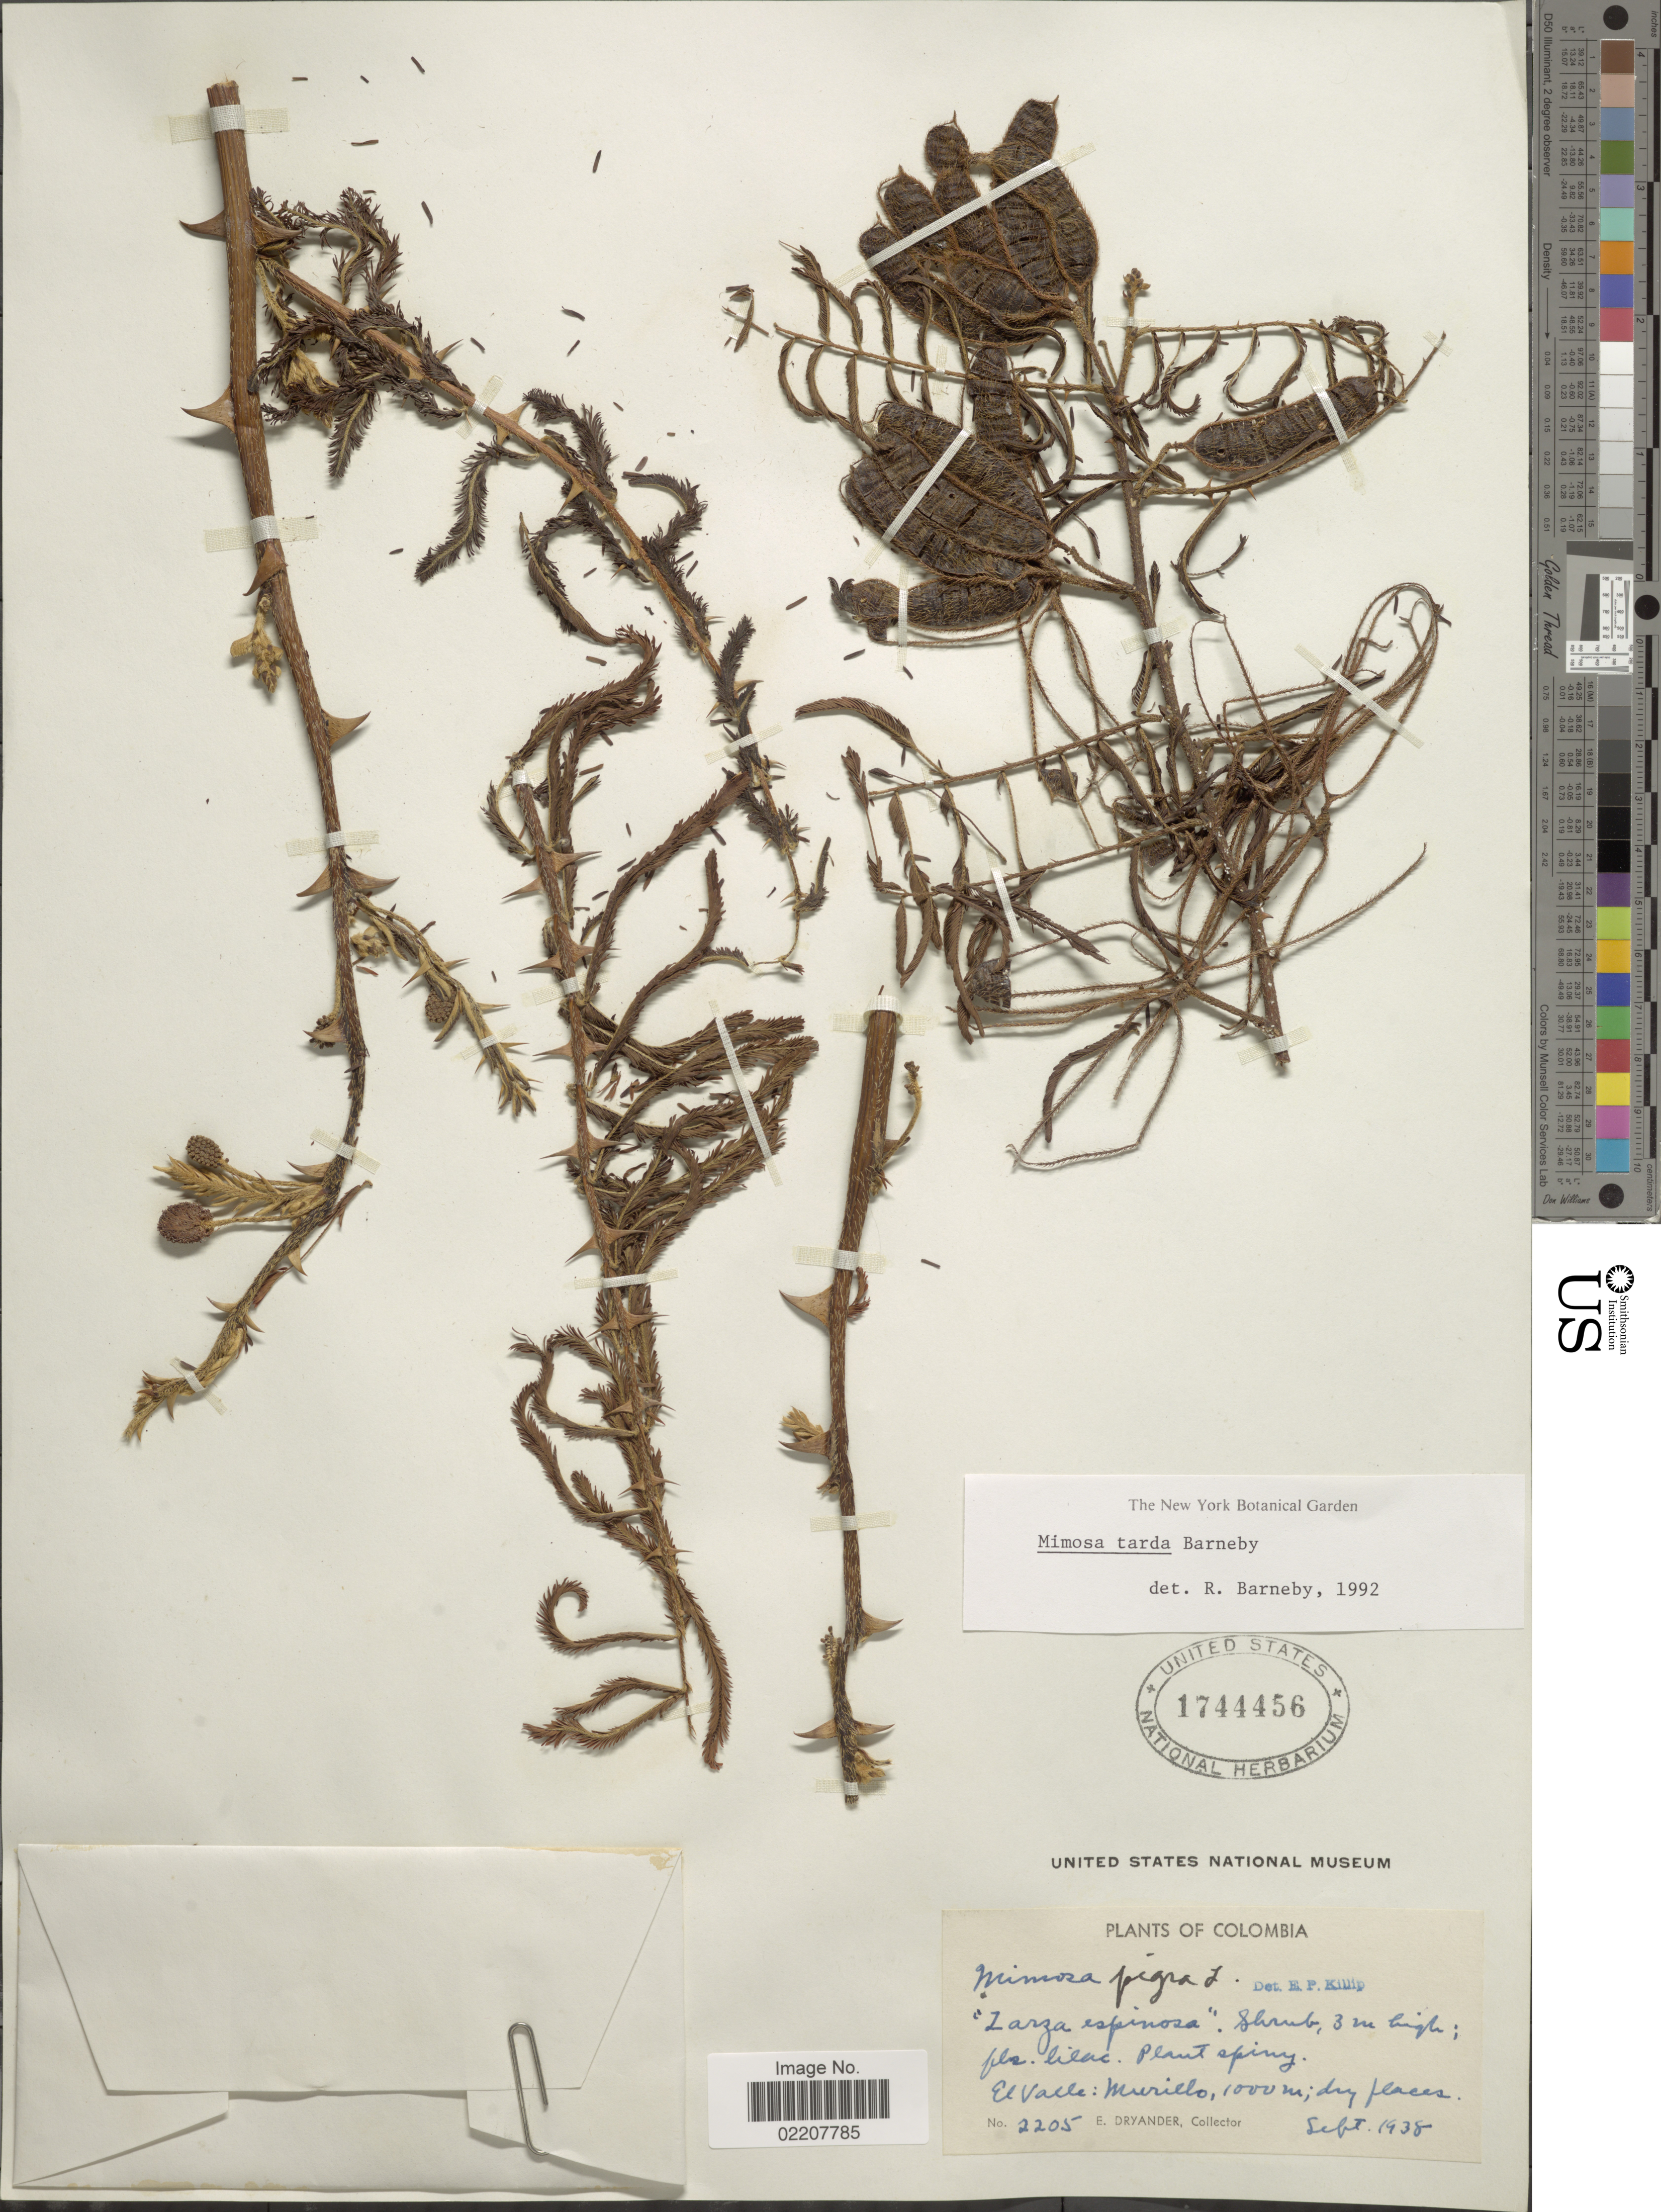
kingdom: Plantae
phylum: Tracheophyta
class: Magnoliopsida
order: Fabales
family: Fabaceae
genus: Mimosa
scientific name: Mimosa tarda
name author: Barneby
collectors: E. Dryander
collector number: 2205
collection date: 1938-09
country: Colombia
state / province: Valle del Cauca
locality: El Valle: Murillo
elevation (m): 1000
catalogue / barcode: US 1744456